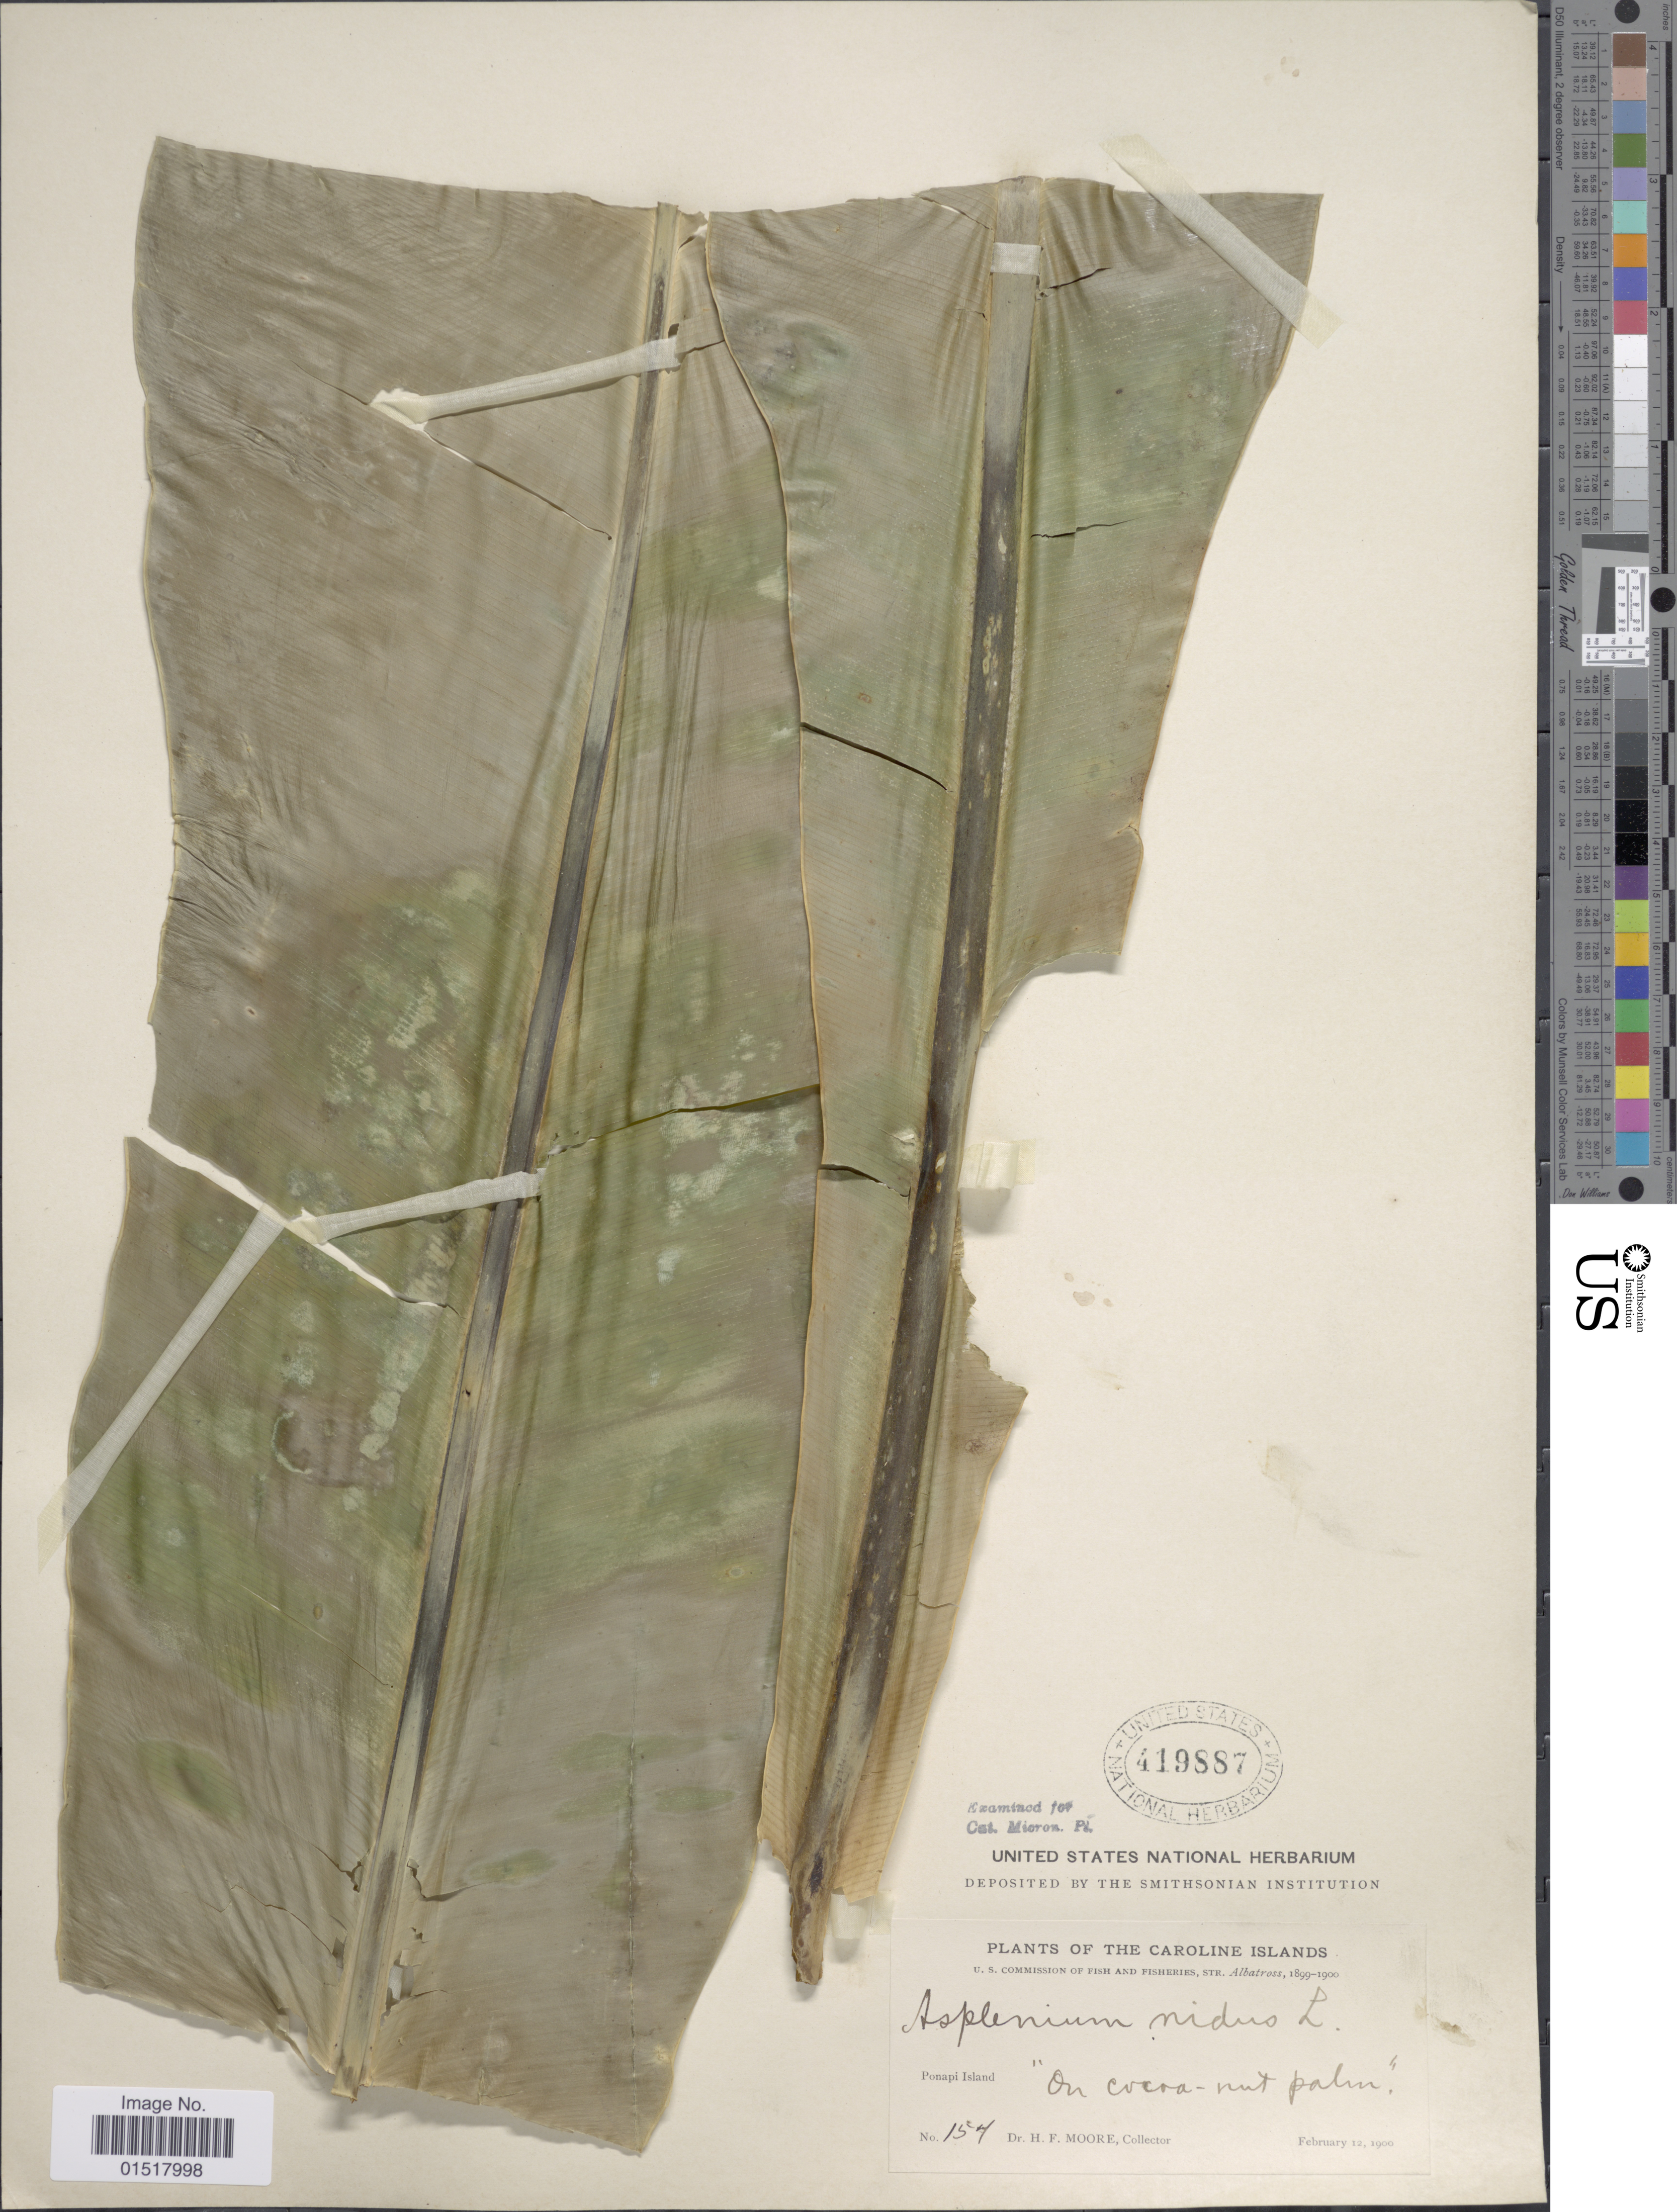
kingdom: Plantae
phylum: Tracheophyta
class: Polypodiopsida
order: Polypodiales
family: Aspleniaceae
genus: Asplenium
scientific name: Asplenium nidus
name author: L.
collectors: H. F. Moore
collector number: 154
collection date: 1900-02-12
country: Micronesia, Federated States of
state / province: Pohnpei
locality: Caroline Islands. Ponapi Island.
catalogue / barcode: US 419887